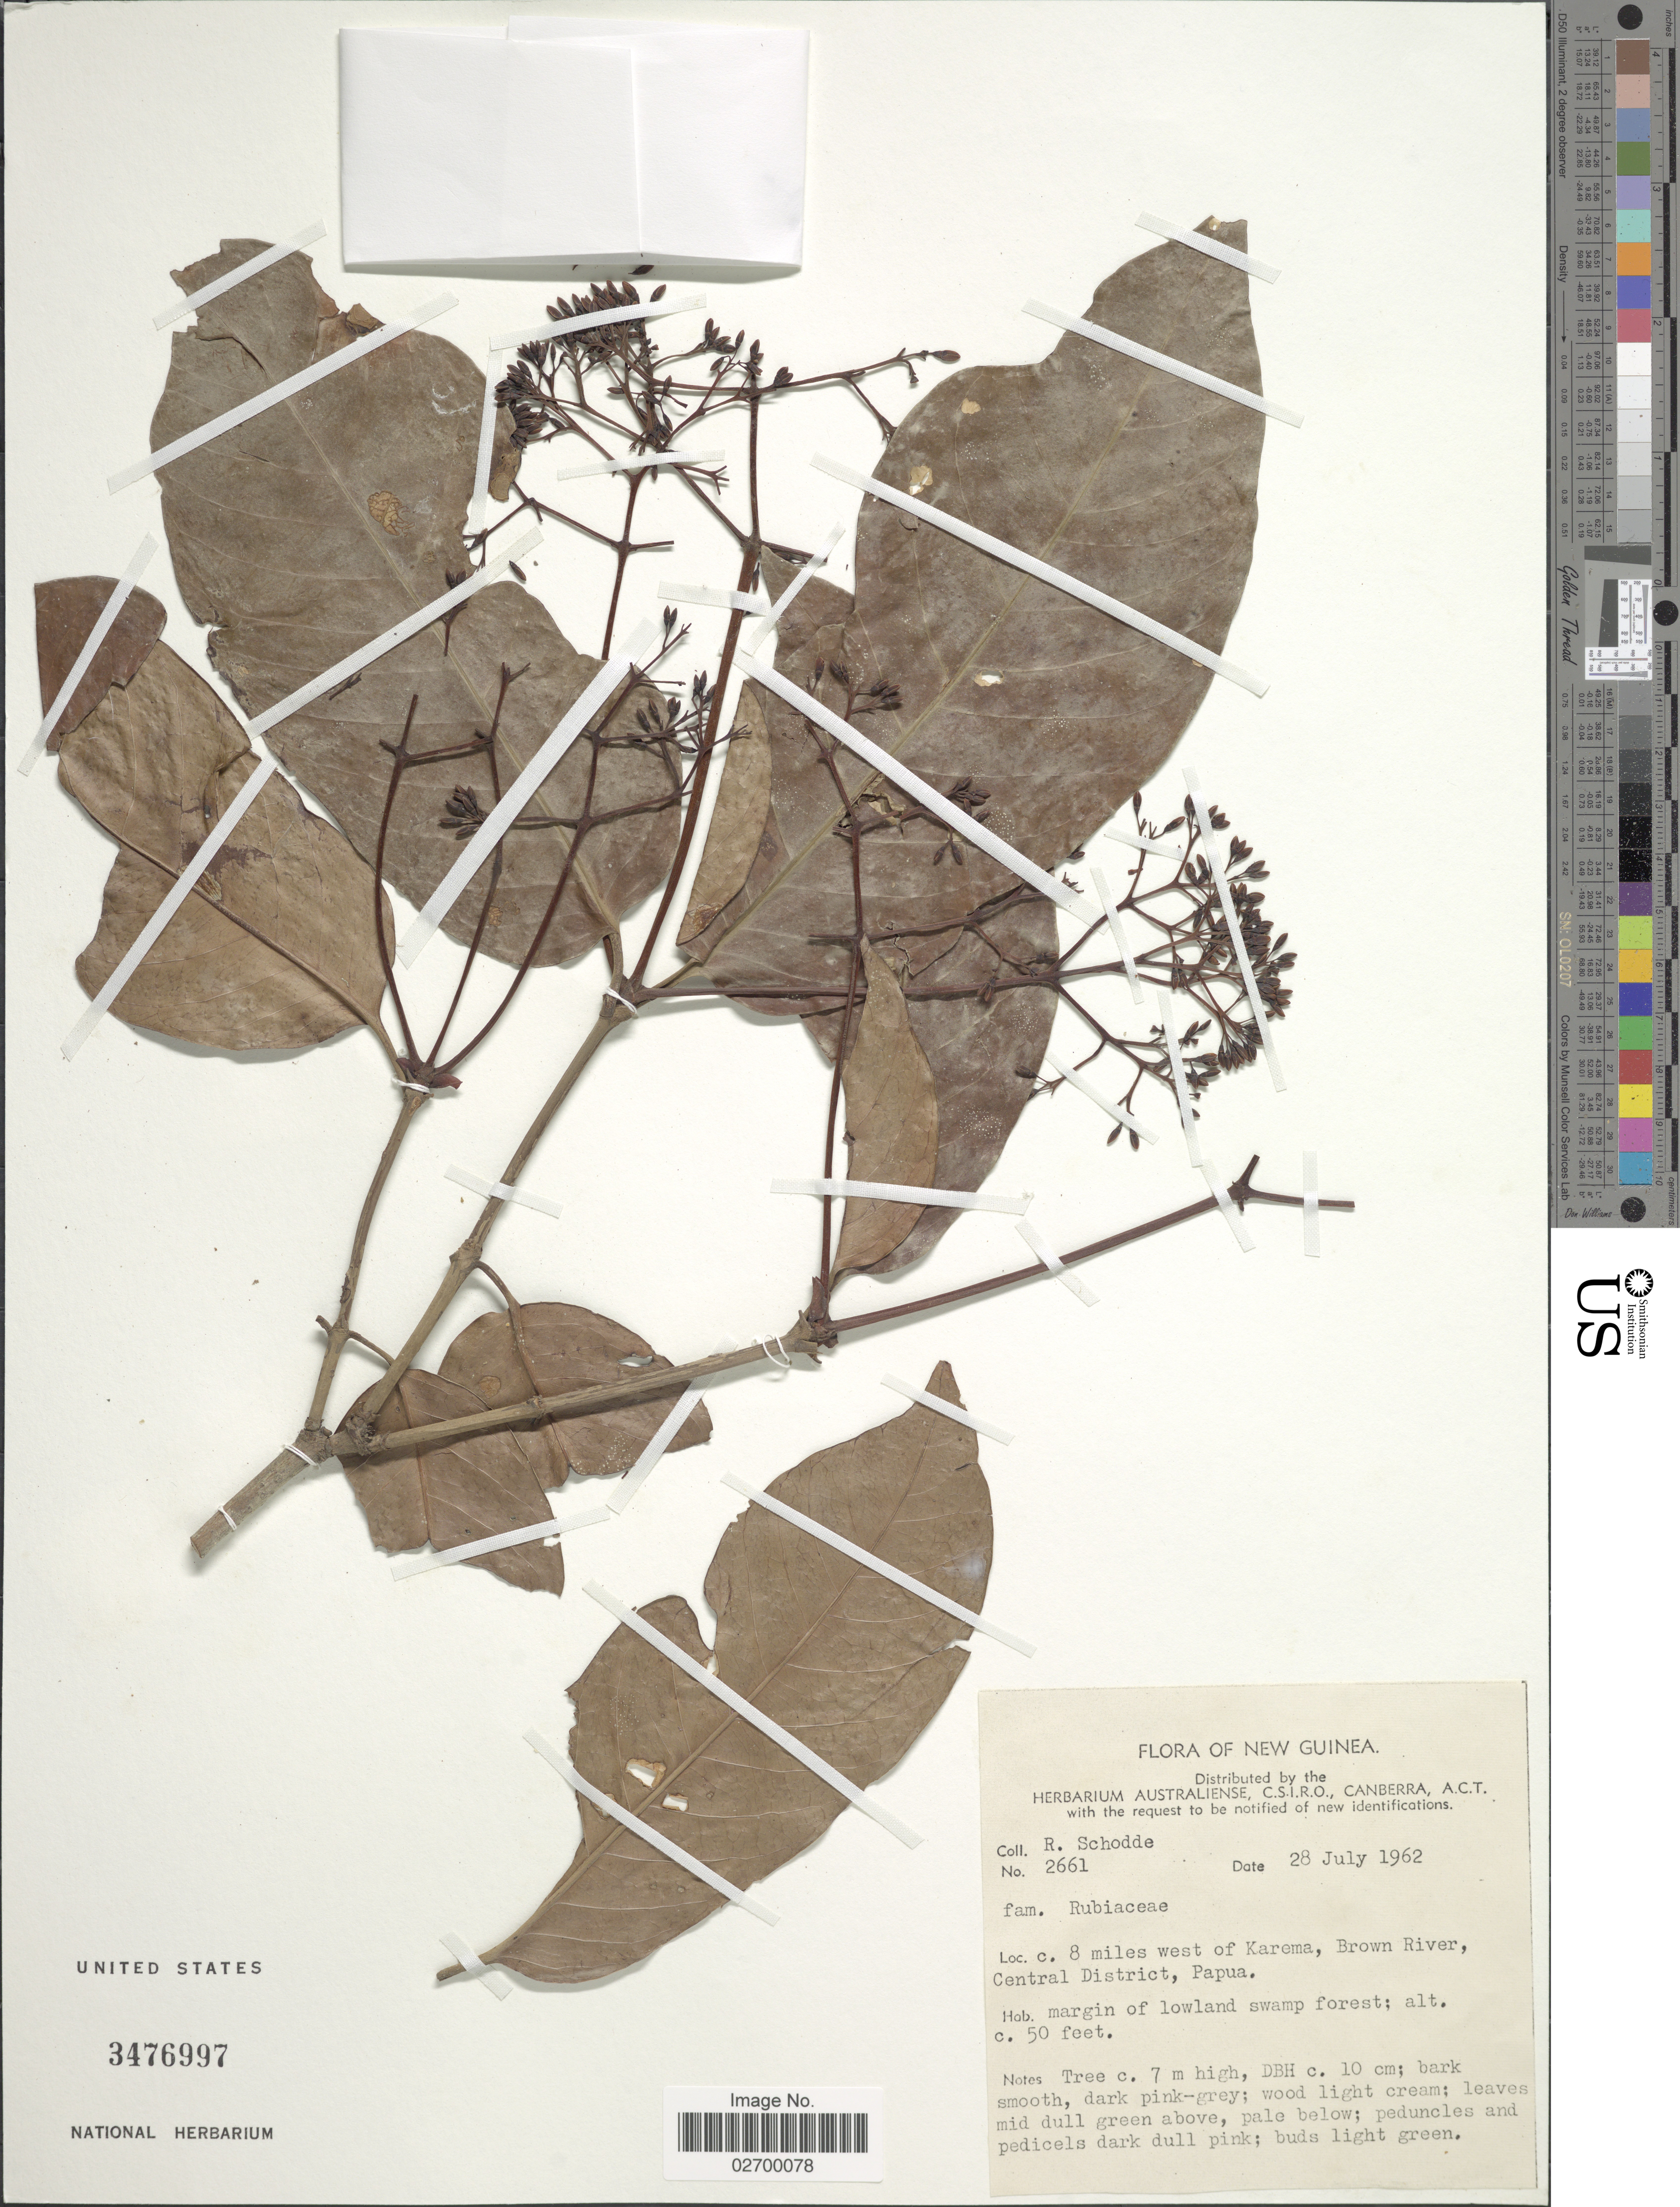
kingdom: Plantae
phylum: Tracheophyta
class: Magnoliopsida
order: Gentianales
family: Rubiaceae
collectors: R. Schodde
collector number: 2661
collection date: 1962-07-28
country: Papua New Guinea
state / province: Central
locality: New Guinea. c. 8 miles west of Karema, Brown River, Papua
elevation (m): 15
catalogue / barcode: US 3476997